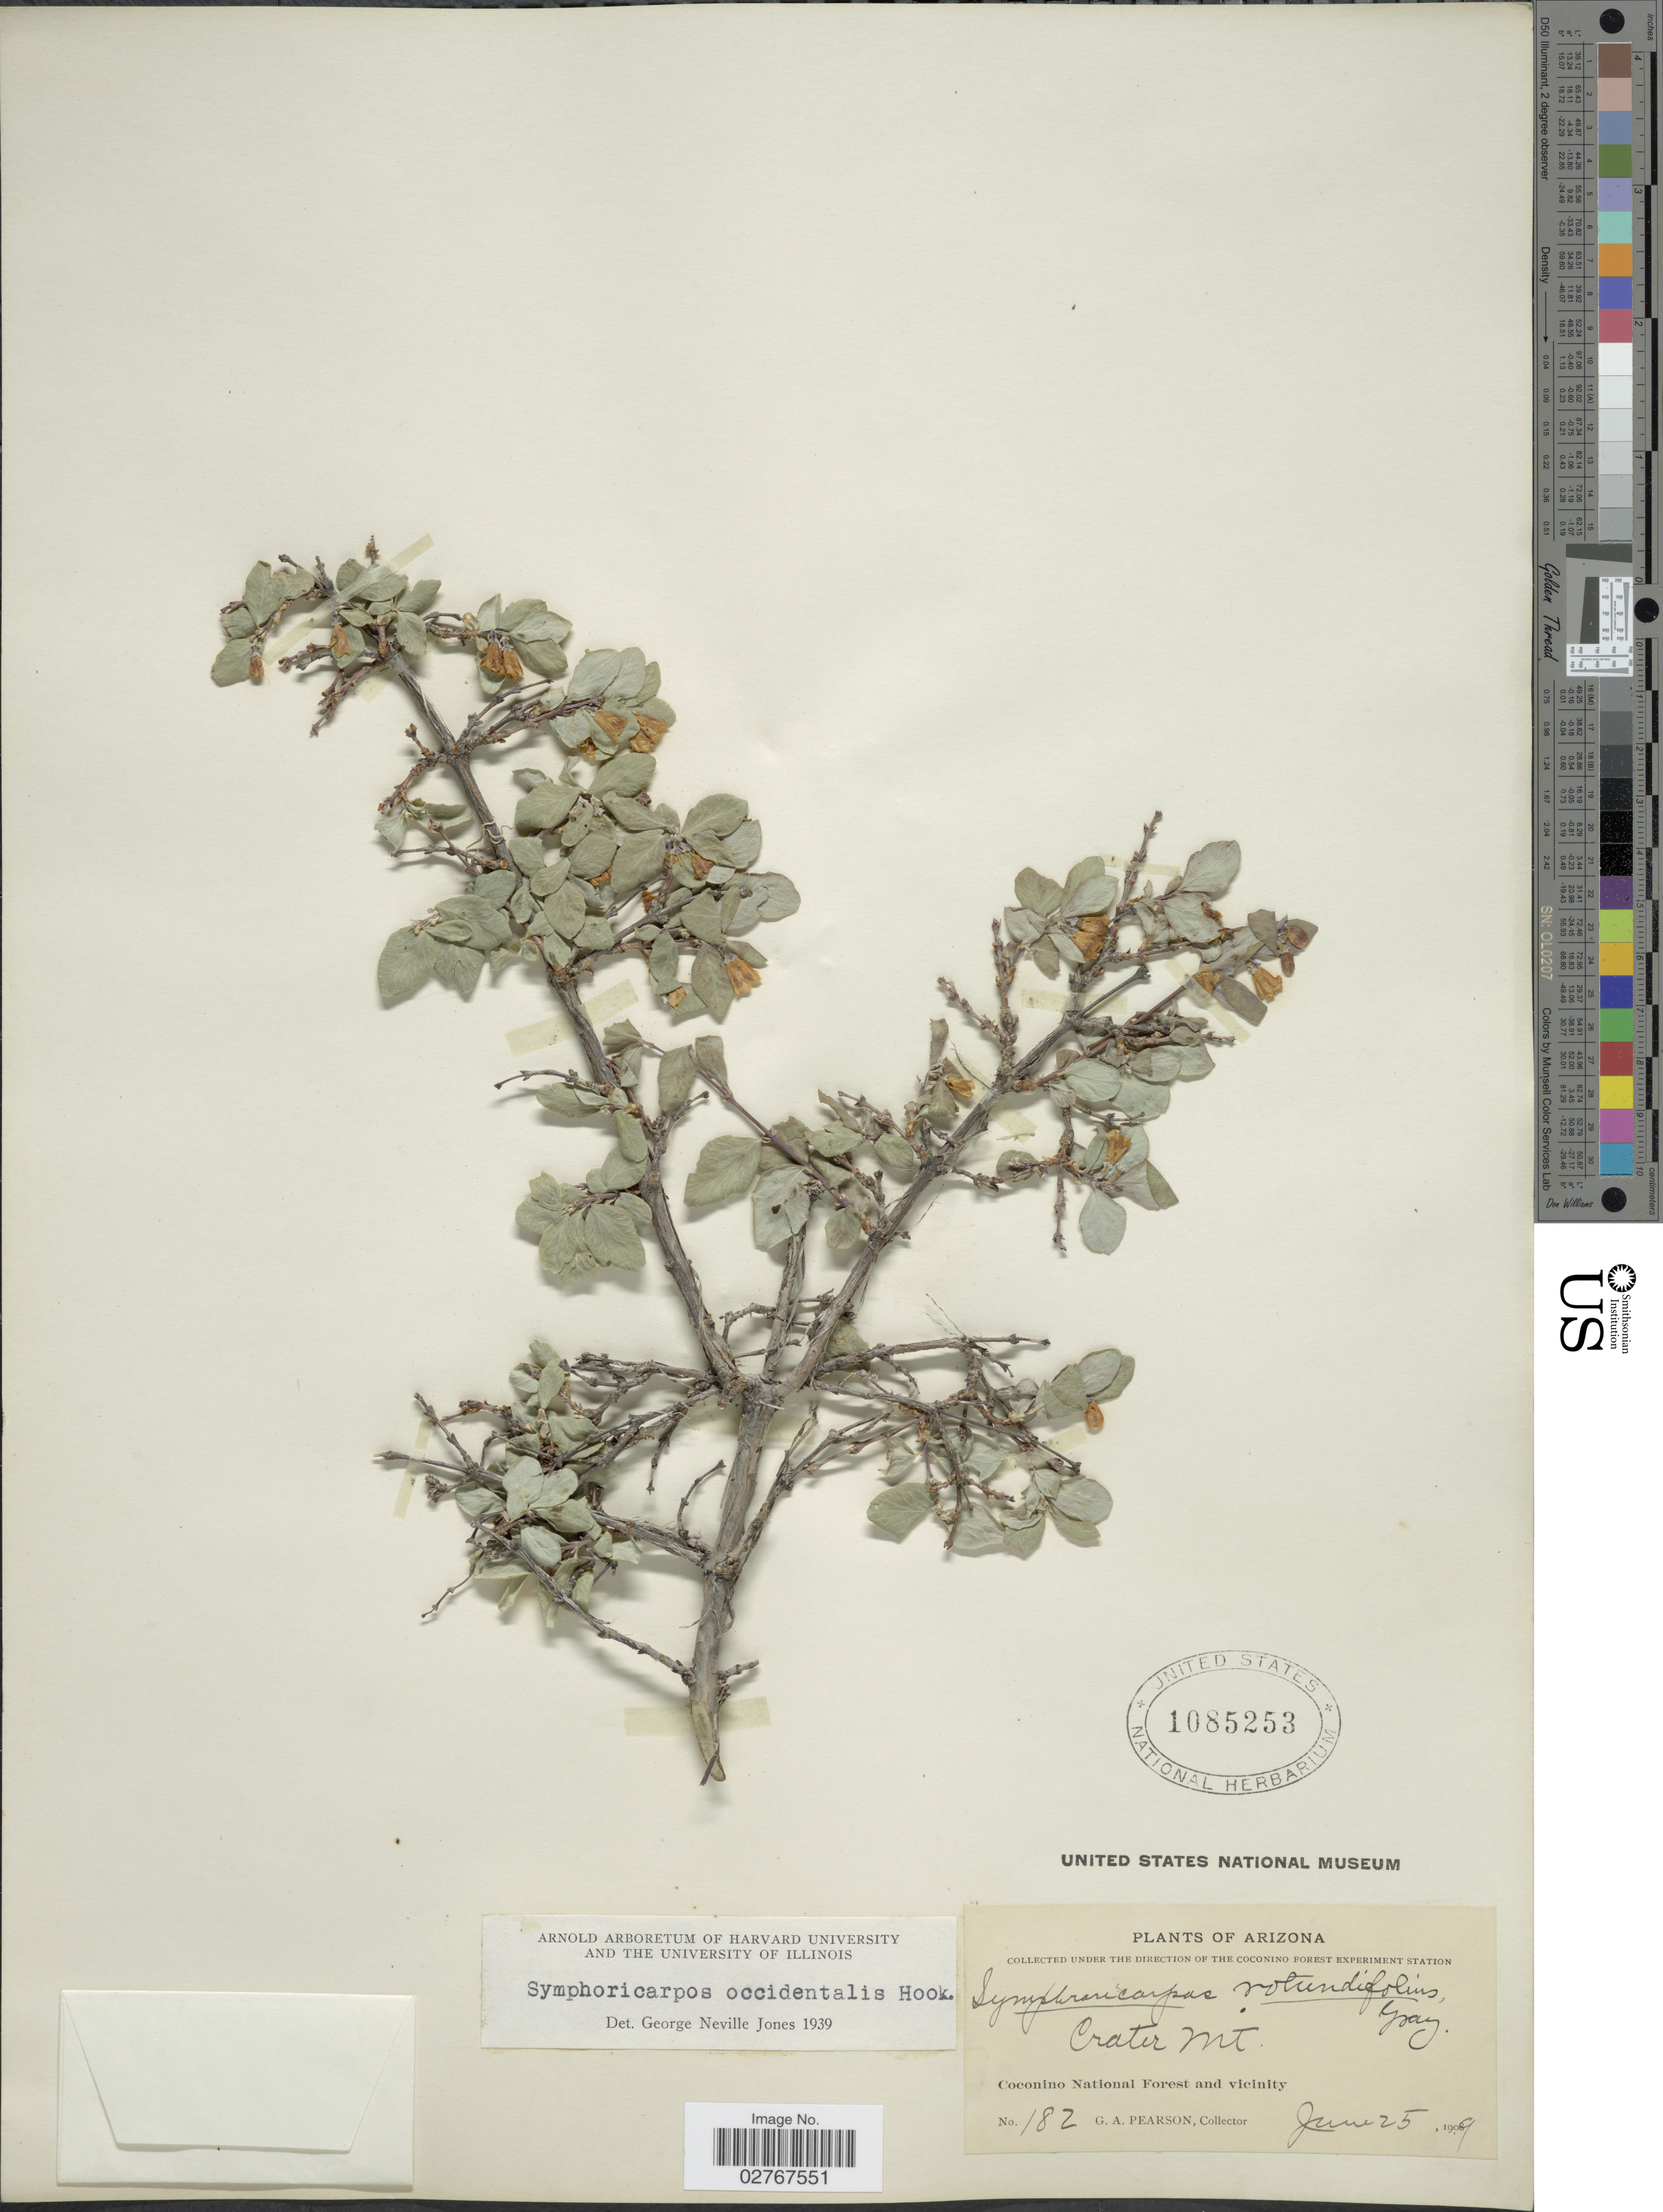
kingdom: Plantae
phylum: Tracheophyta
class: Magnoliopsida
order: Dipsacales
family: Caprifoliaceae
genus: Symphoricarpos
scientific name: Symphoricarpos parishii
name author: Rydb.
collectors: G. Pearson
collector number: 182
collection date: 1909-06-25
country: United States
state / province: Arizona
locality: Crater Mt., Coconino National Forest and vicinity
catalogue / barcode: US 1085253